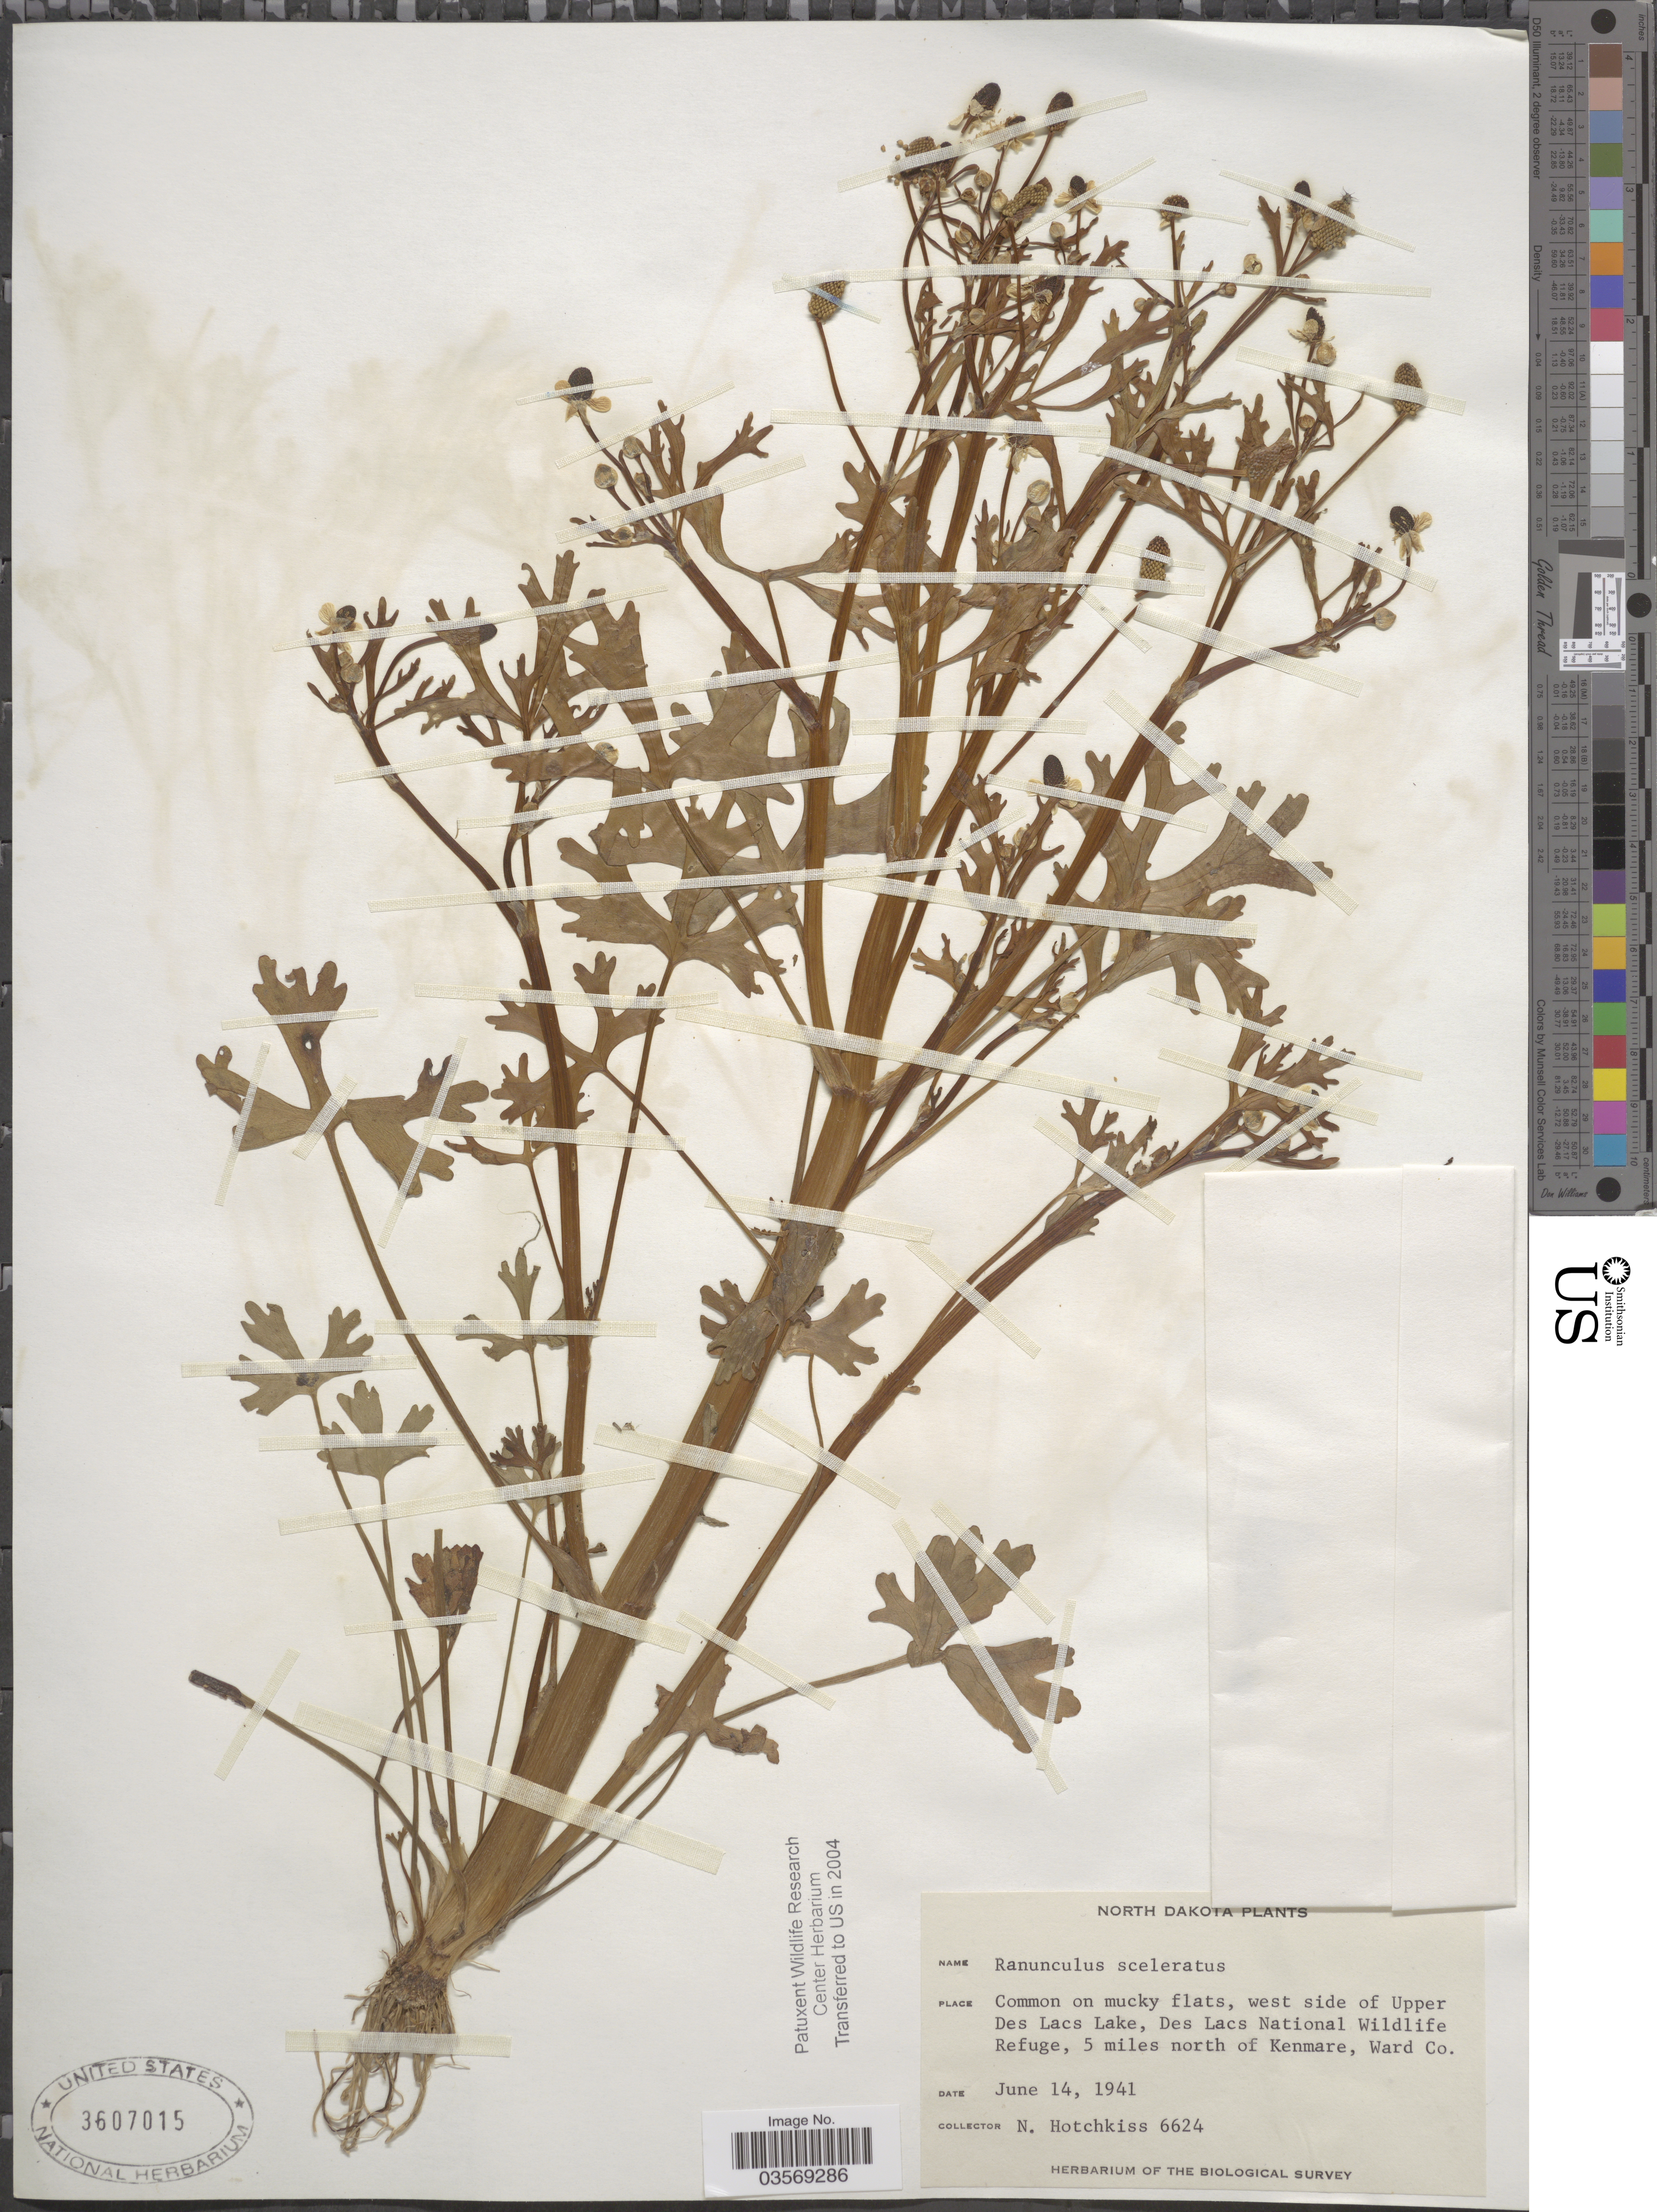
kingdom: Plantae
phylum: Tracheophyta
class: Magnoliopsida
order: Ranunculales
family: Ranunculaceae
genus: Ranunculus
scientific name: Ranunculus sceleratus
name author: L.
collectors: N. Hotchkiss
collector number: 6624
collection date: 1941-06-14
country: United States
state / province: North Dakota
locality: West side of Upper Des Lacs Lake, Des Lacs National Wildlife Refuge, 5 miles north of Kenmare, Ward Co.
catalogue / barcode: US 3607015